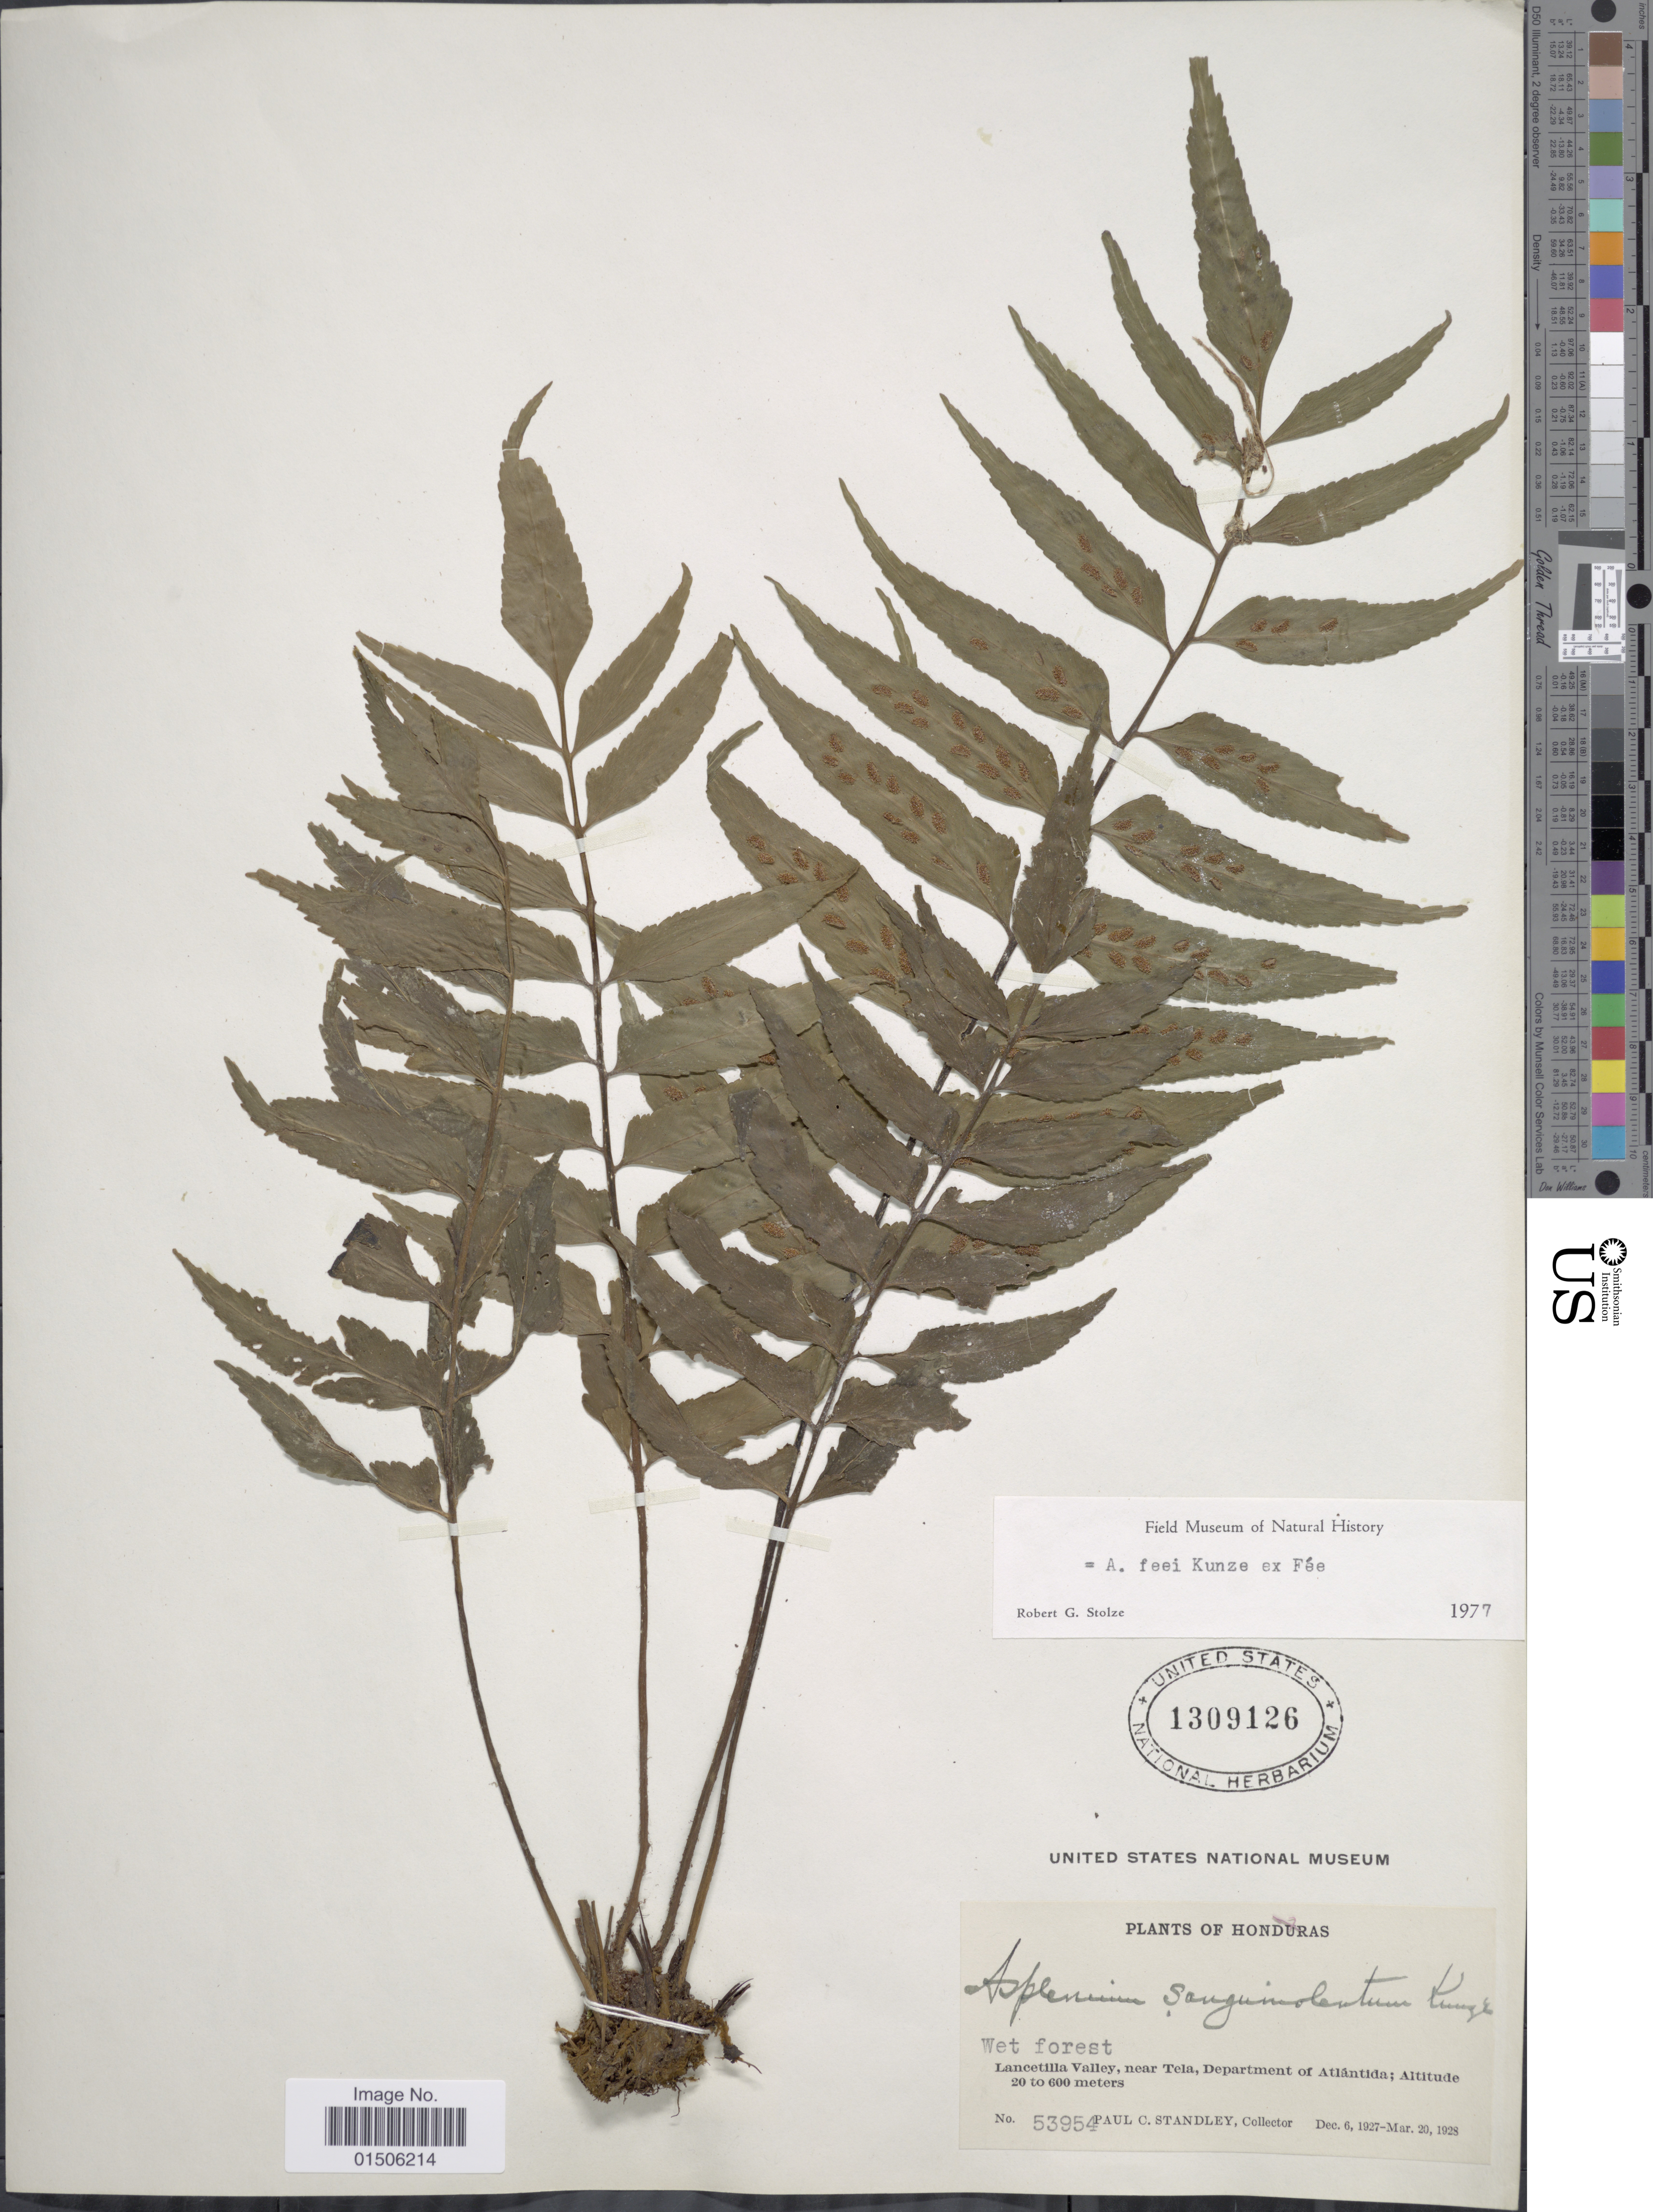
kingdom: Plantae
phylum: Tracheophyta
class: Polypodiopsida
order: Polypodiales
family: Aspleniaceae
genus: Asplenium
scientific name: Asplenium feei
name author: Kunze ex Fée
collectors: P. C. Standley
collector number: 53954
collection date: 1927-12-06/1928-03-20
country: Honduras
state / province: Atlántida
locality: Wet forest, Lancetilla Valley, near Tela, Department of Atlántida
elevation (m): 20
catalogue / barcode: US 1309126